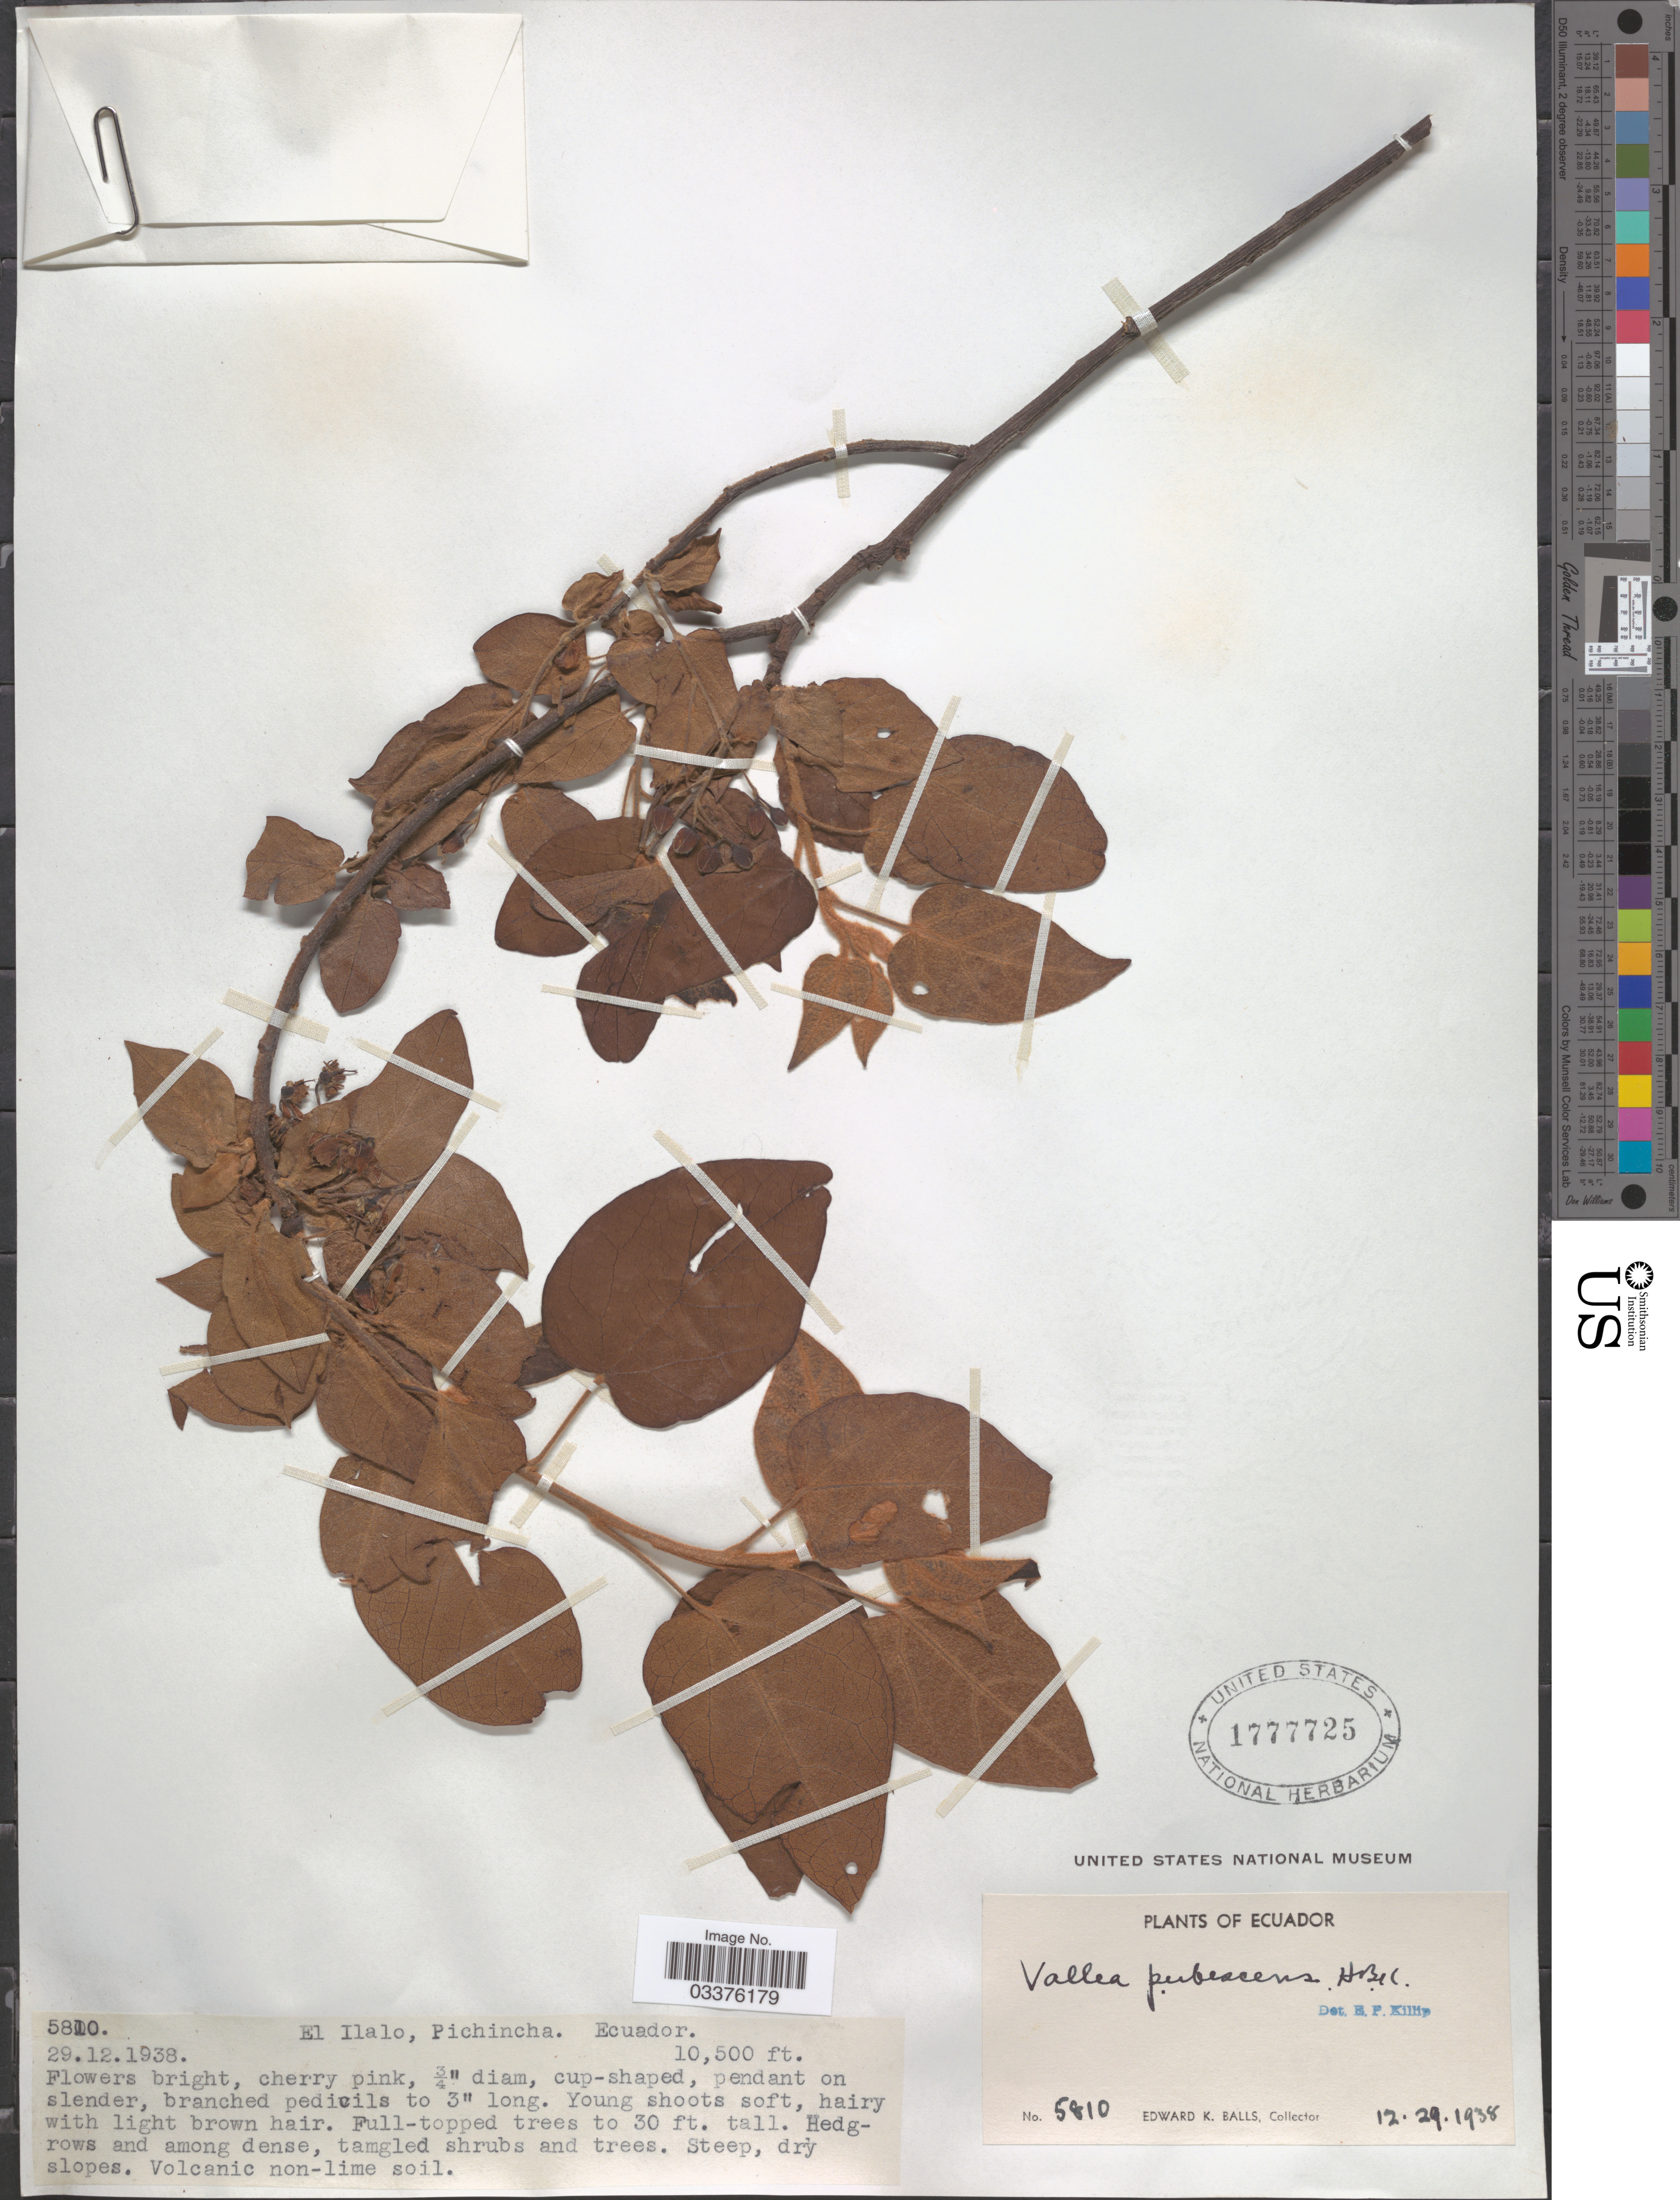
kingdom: Plantae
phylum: Tracheophyta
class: Magnoliopsida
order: Oxalidales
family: Elaeocarpaceae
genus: Vallea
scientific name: Vallea pubescens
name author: Kunth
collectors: E. K. Balls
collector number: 5810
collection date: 1938-12-29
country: Ecuador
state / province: Pichincha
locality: El Ilalo.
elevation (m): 3200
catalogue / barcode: US 1777725